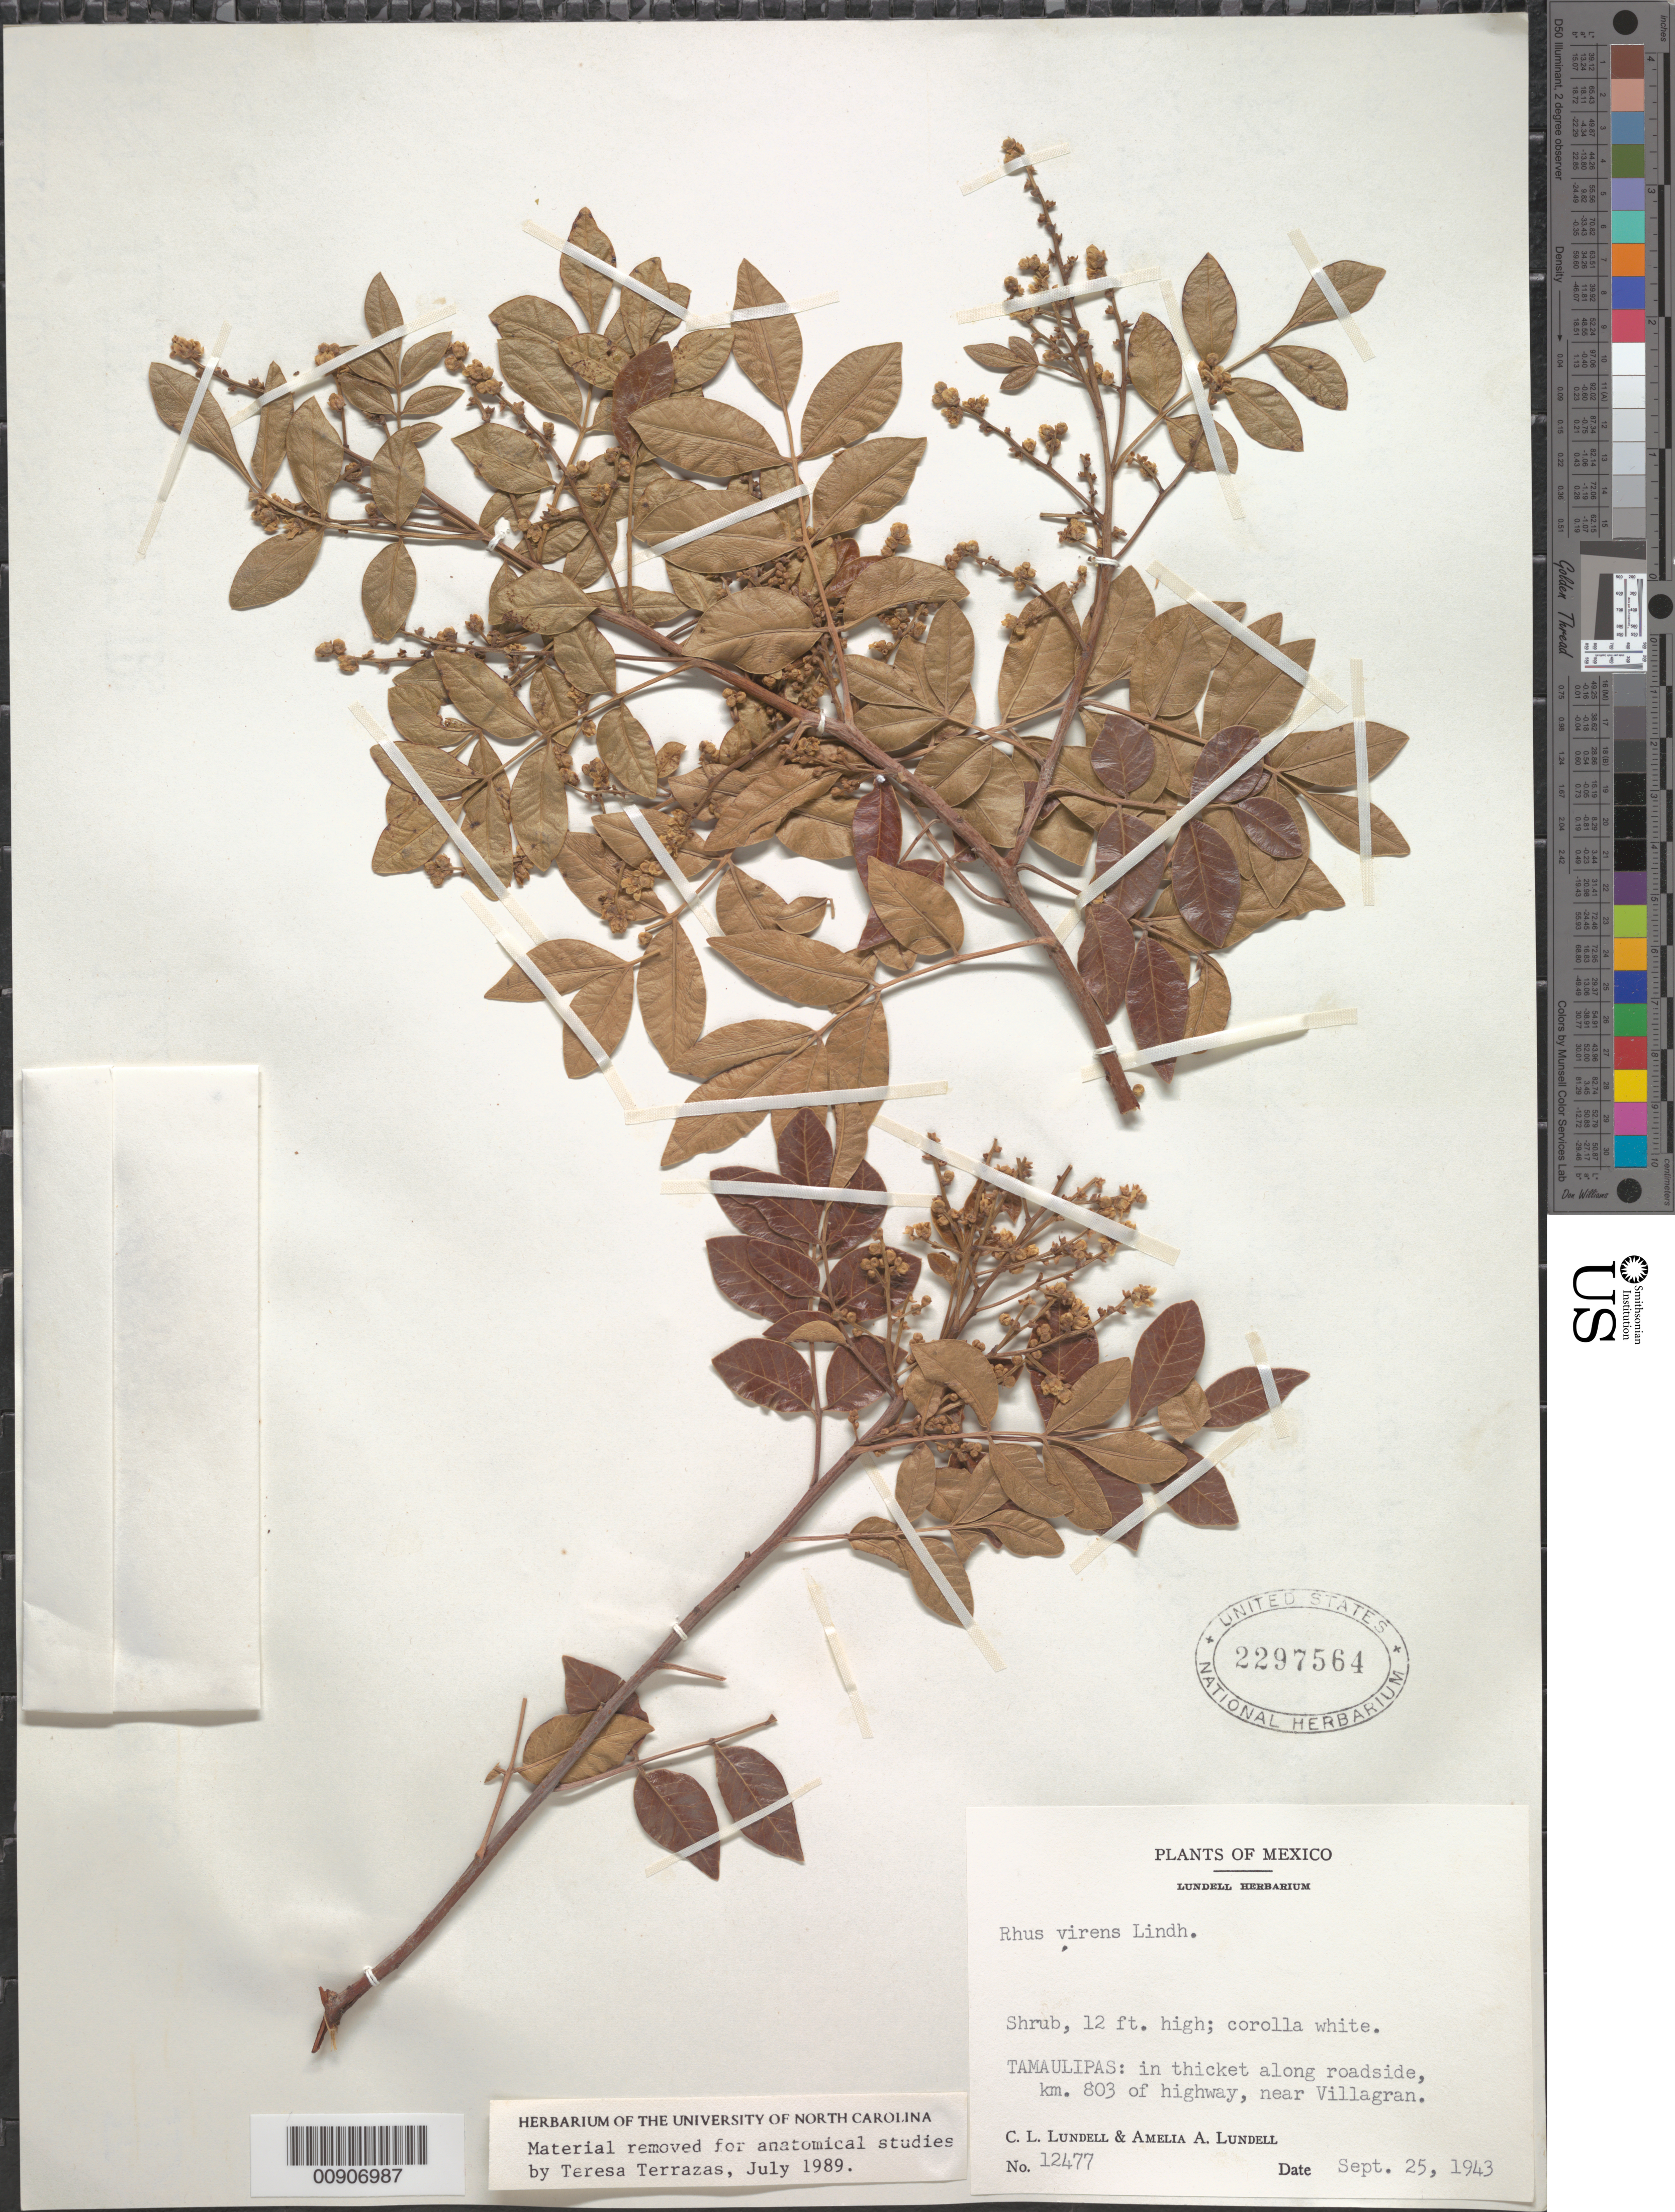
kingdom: Plantae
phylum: Tracheophyta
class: Magnoliopsida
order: Sapindales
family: Anacardiaceae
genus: Rhus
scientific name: Rhus virens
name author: Lindh. ex A. Gray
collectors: C. L. Lundell & A. A. Lundell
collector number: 12477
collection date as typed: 25 Sep 1943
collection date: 1943-09-25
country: Mexico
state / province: Tamaulipas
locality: Tamaulipas: In thicket along roadside, km. 803 of highway, near Villagran.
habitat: In thicket along roadside.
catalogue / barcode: US 2297564